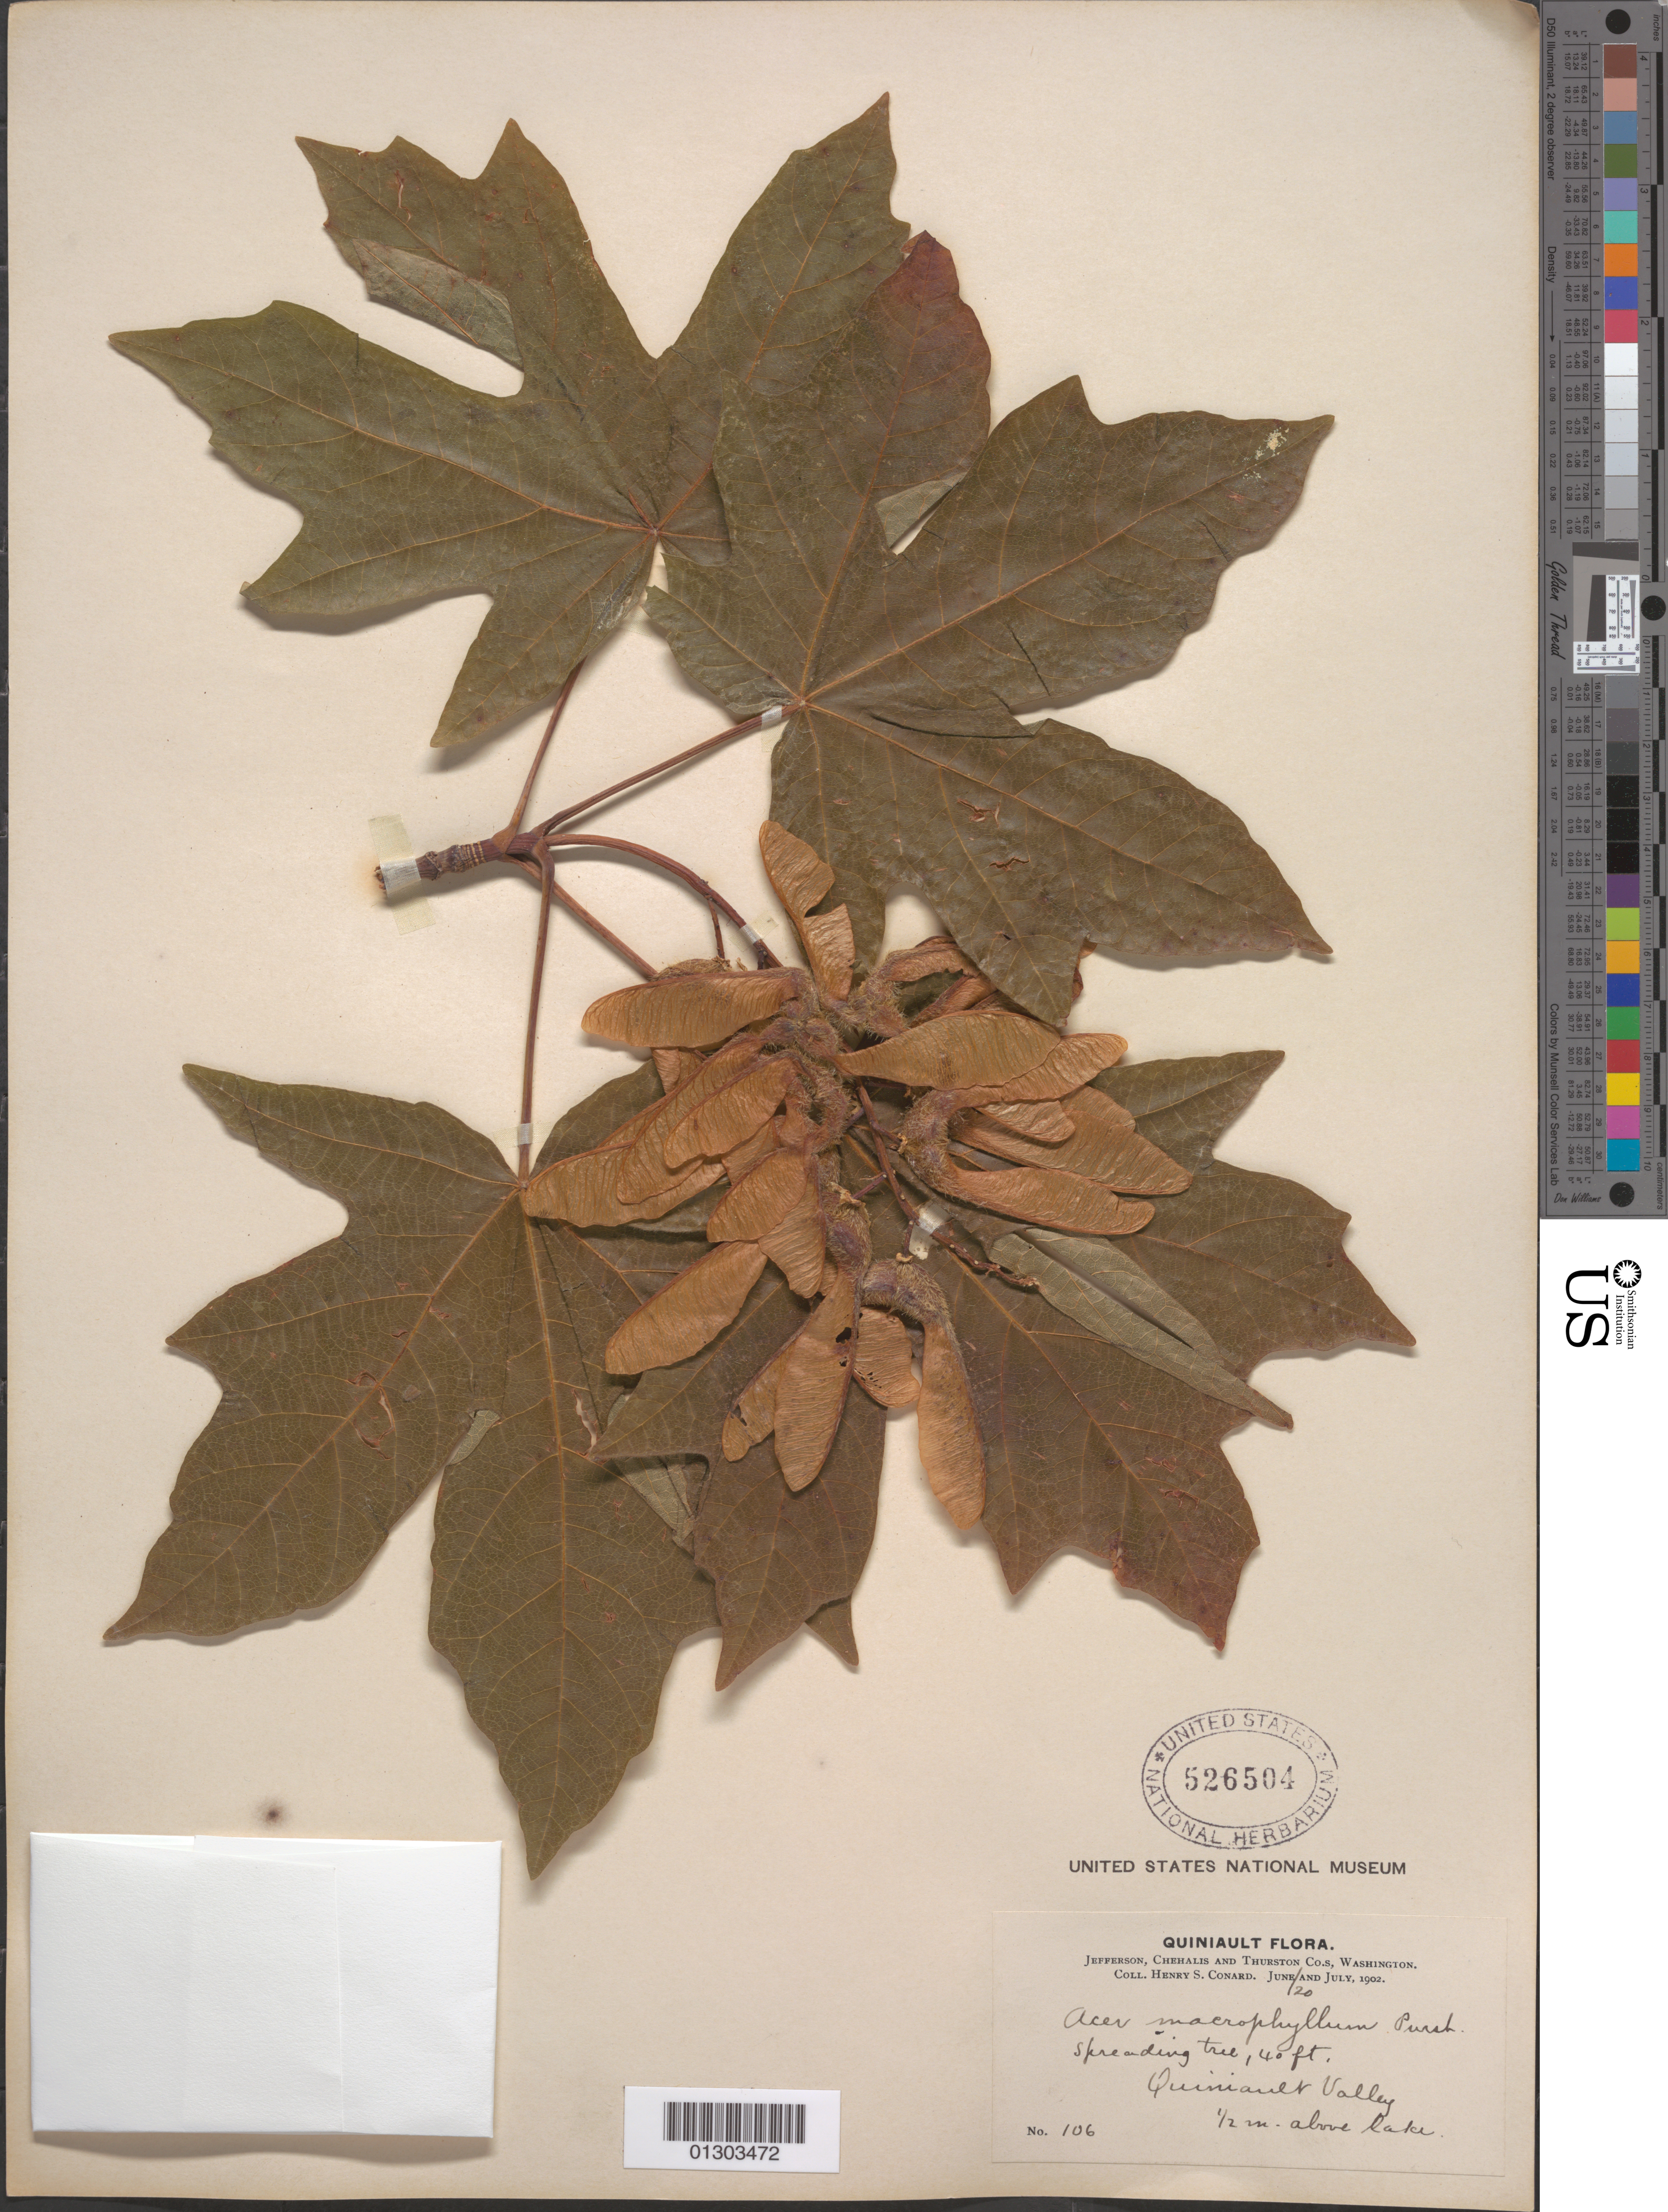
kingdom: Plantae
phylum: Tracheophyta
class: Magnoliopsida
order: Sapindales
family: Sapindaceae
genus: Acer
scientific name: Acer macrophyllum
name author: Pursh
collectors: H. S. Conard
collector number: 106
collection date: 1902-06-20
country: United States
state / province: Washington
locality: Quiniault [Quinault].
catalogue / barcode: US 526504